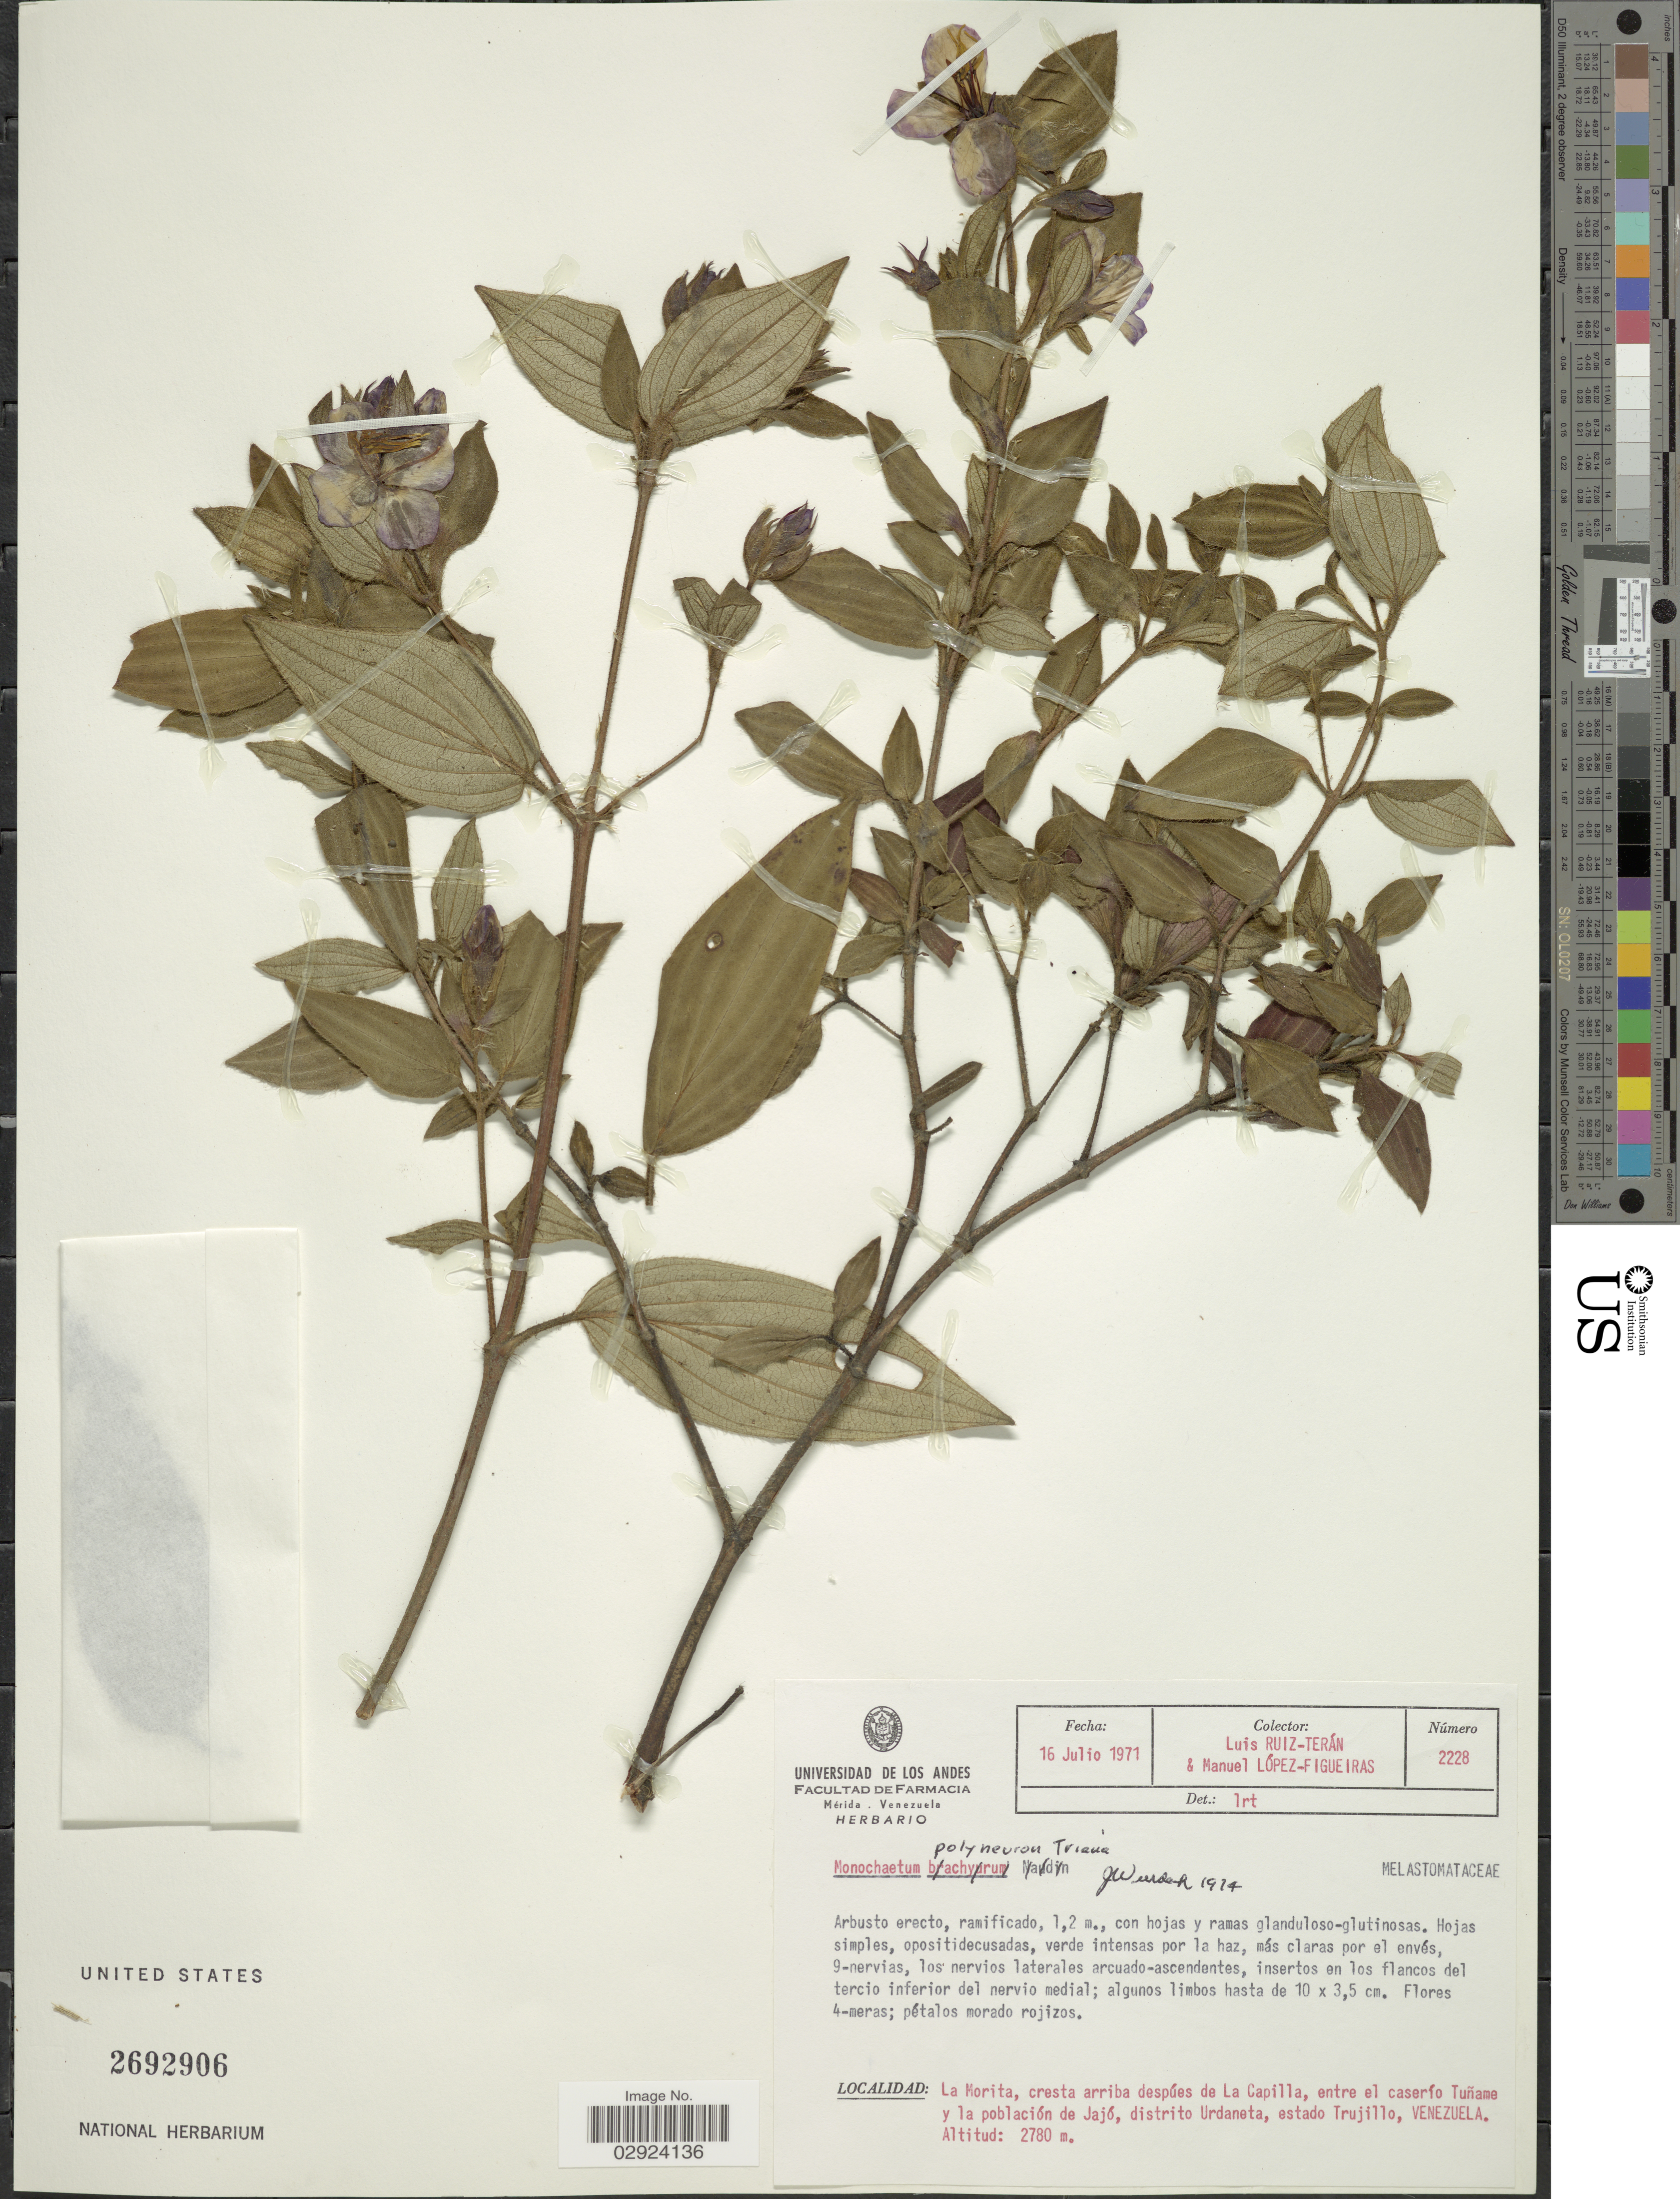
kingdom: Plantae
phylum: Tracheophyta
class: Magnoliopsida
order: Myrtales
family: Melastomataceae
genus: Monochaetum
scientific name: Monochaetum polyneurum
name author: Triana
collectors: L. Teran & M. López Figueiras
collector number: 2228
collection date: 1971-07-16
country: Venezuela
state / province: Trujillo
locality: La Morita, cresta arriba despúes de La Capilla, entre el caserío Tuñame y la población de Jajó, distrito Urdaneta.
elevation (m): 2780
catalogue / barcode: US 2692906